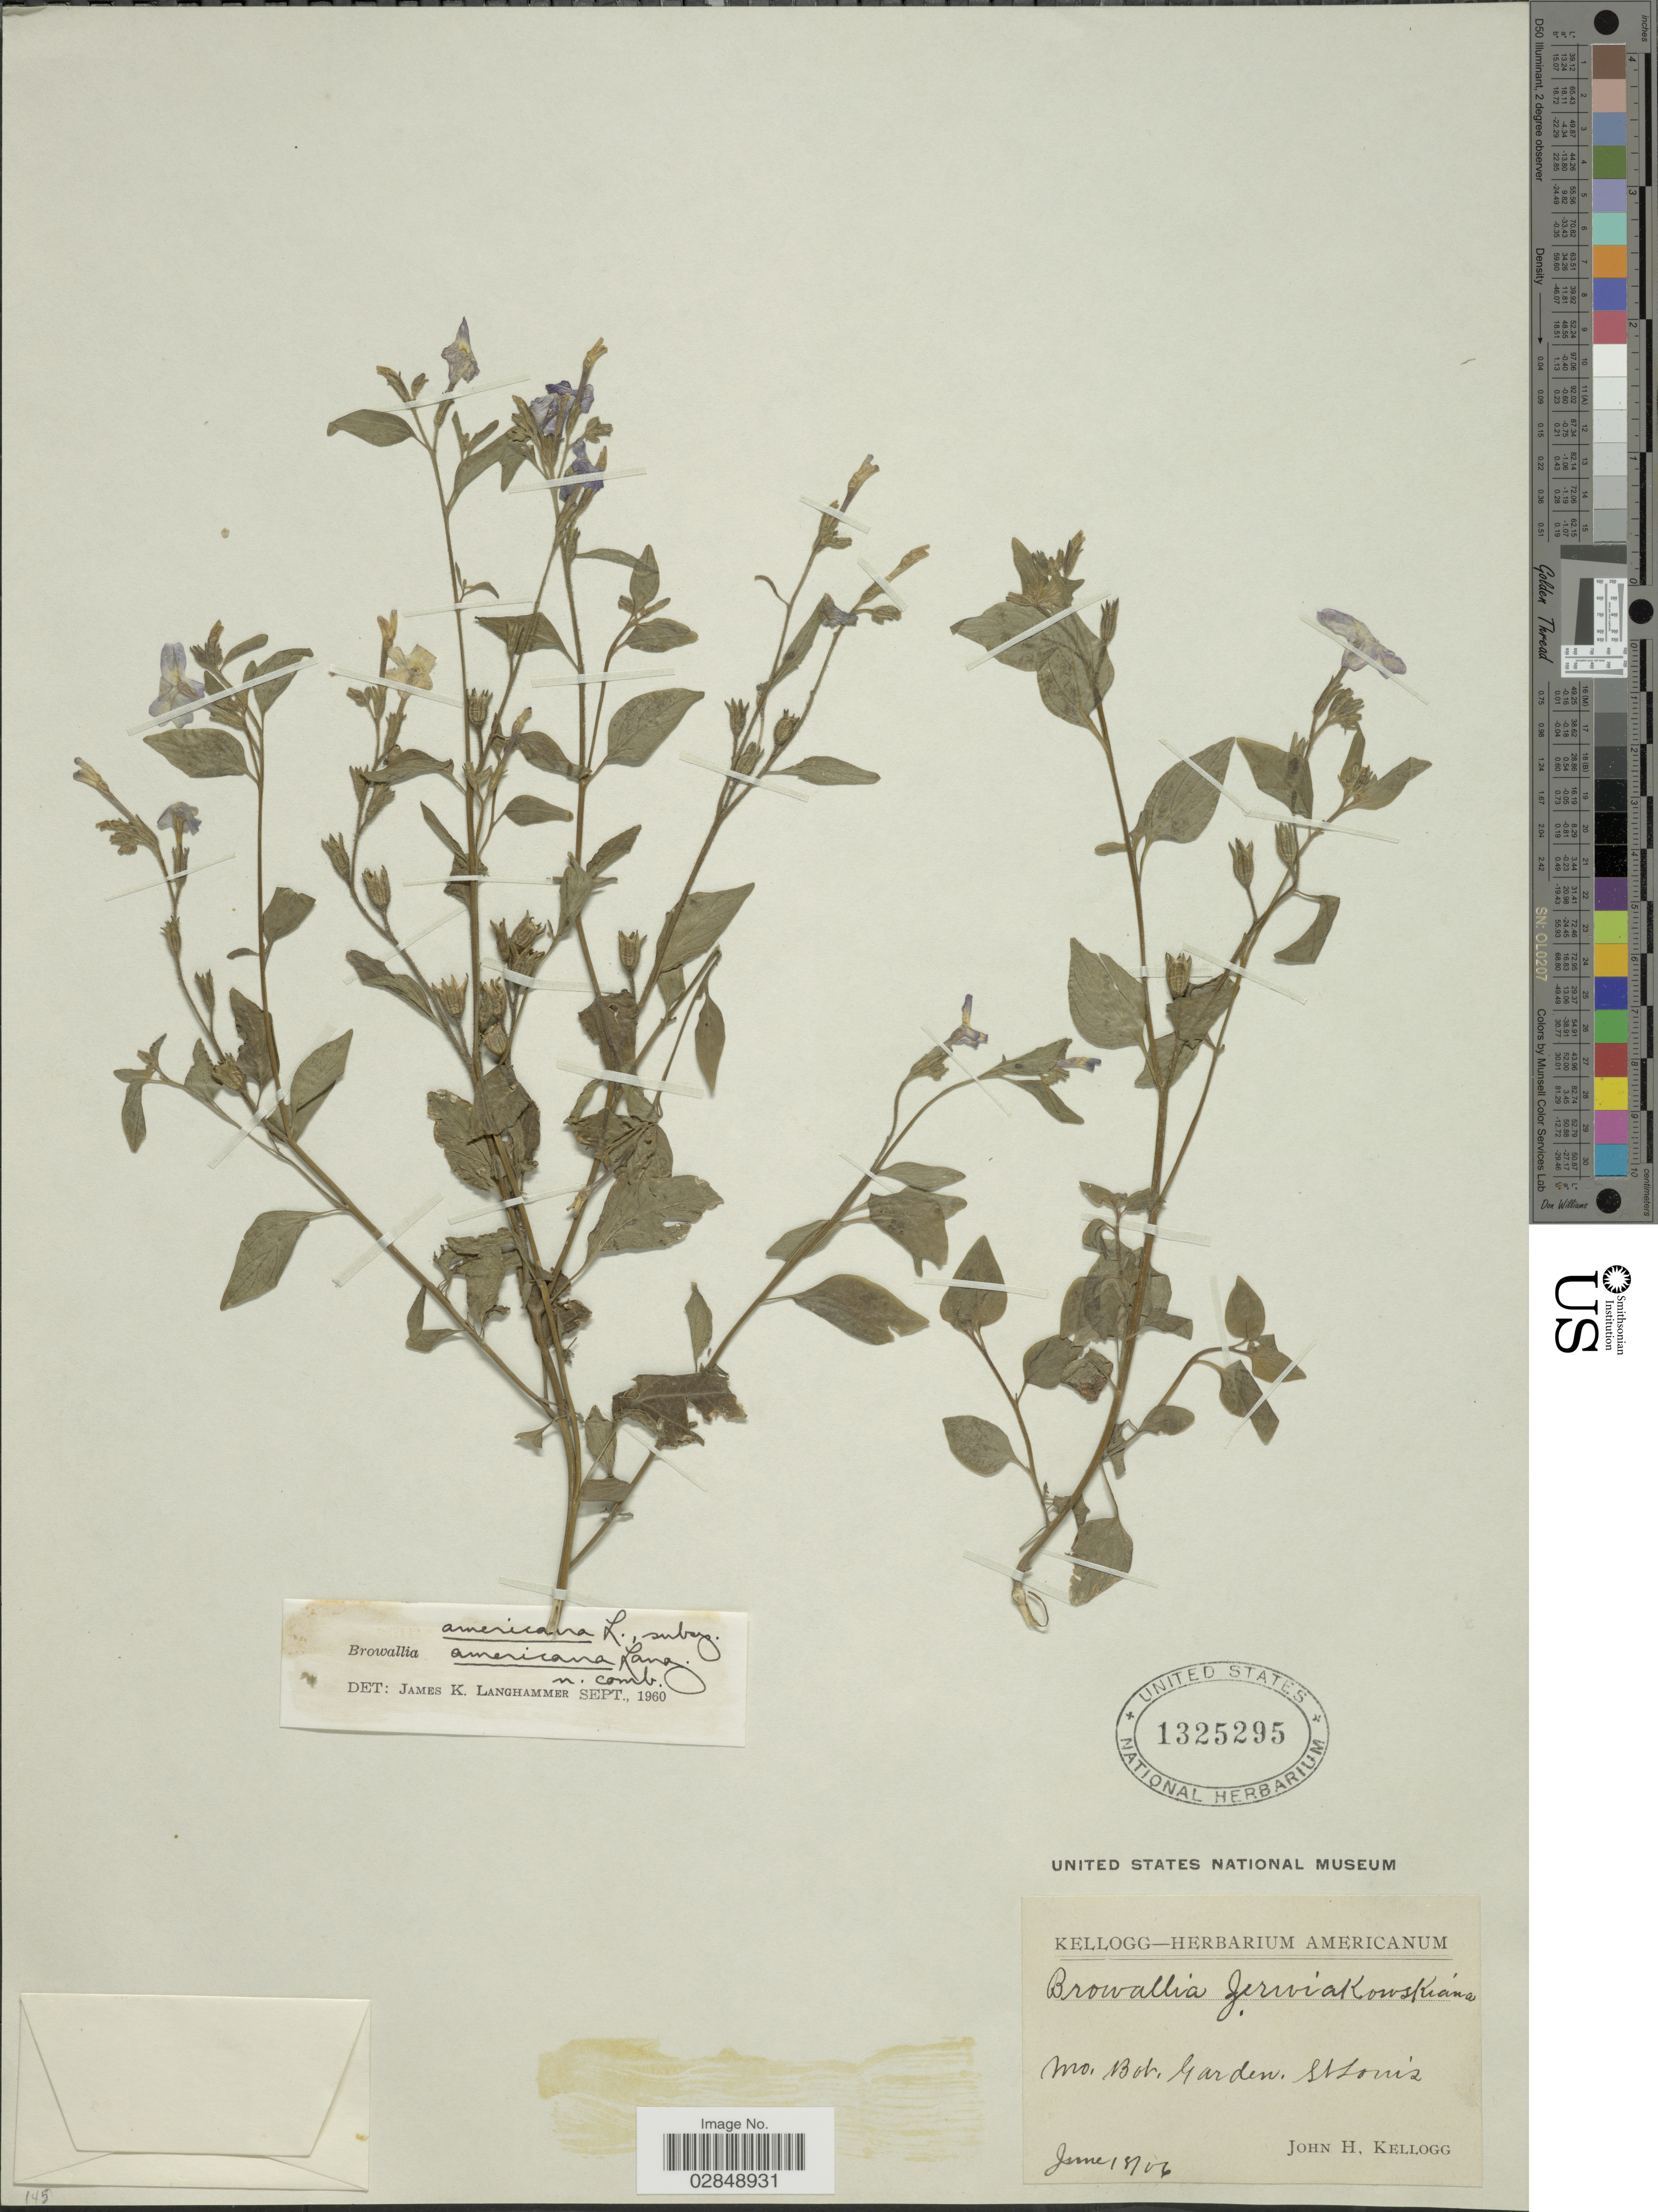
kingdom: Plantae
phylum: Tracheophyta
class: Magnoliopsida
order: Solanales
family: Solanaceae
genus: Browallia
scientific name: Browallia americana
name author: L.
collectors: J. H. Kellogg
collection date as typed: Transcribed d/m/y: 18/6/6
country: United States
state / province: Missouri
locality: Mo. Bot. Garden. St. Louis.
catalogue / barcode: US 1325295